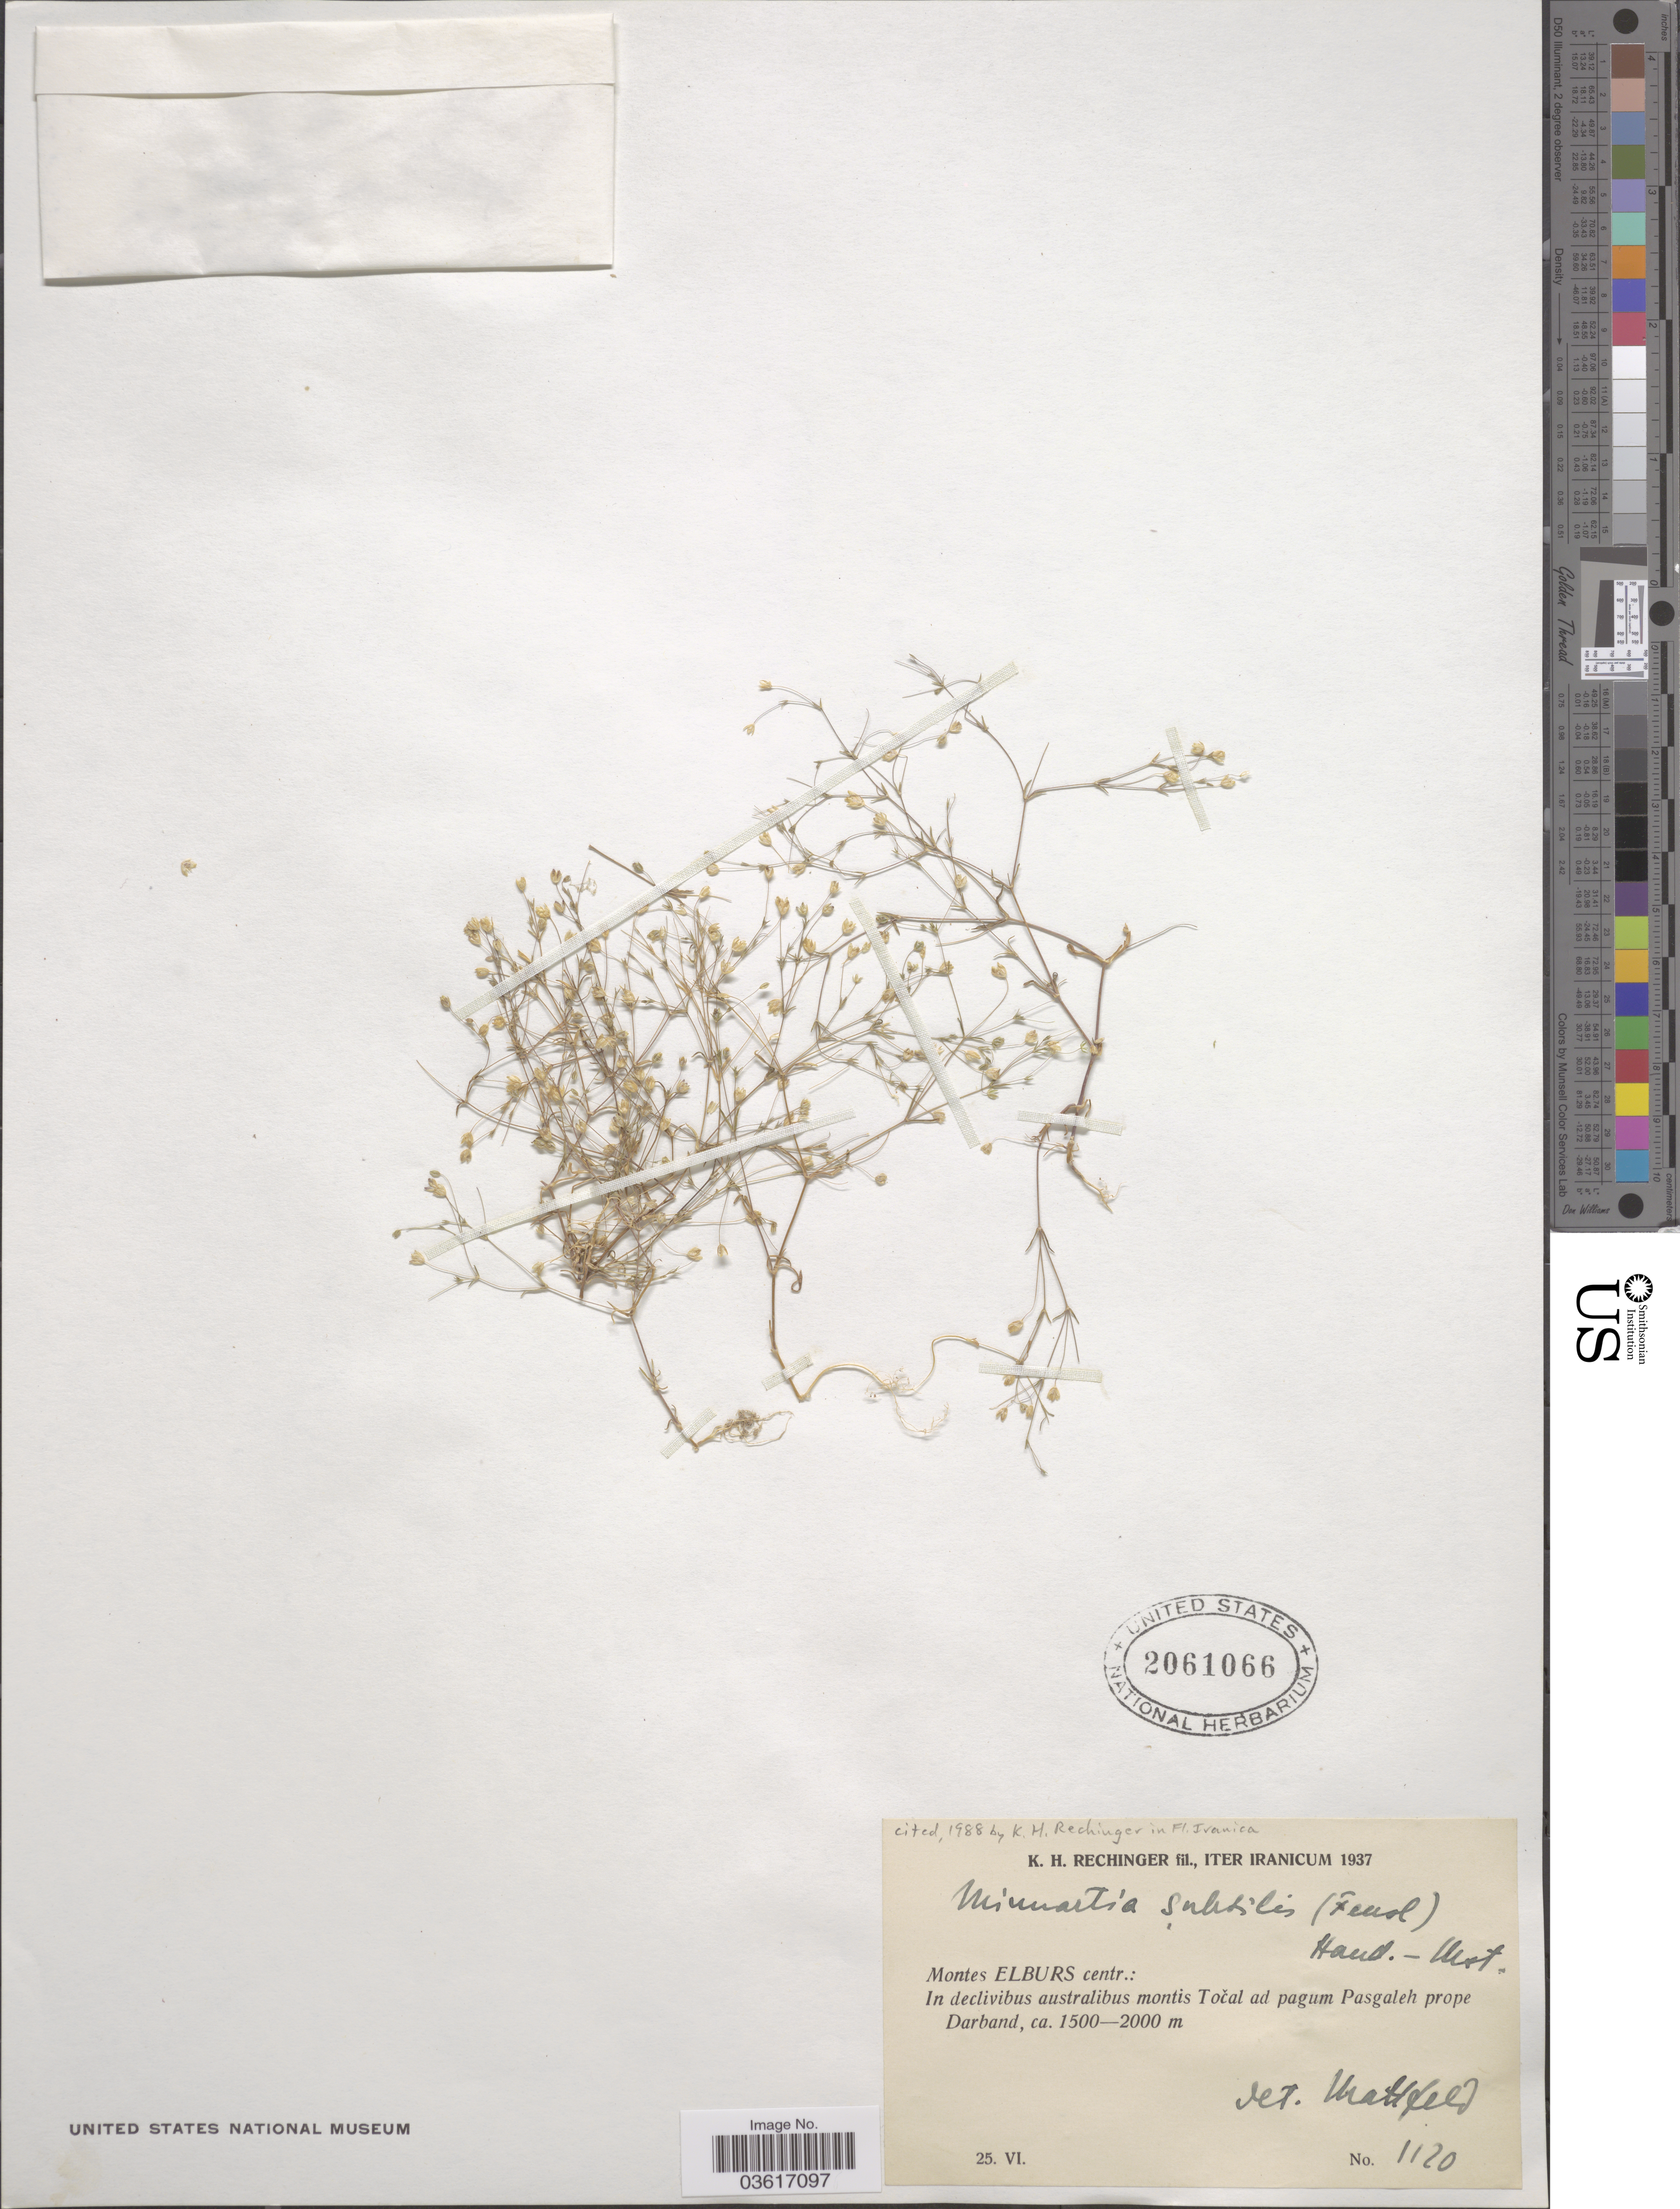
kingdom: Plantae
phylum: Tracheophyta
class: Magnoliopsida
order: Caryophyllales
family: Caryophyllaceae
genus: Minuartia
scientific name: Minuartia subtilis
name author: Hand.-Mazz.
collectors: K. H. Rechinger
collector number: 1120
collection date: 1937-06-25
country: Iran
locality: Montes Elburs centr.: In declivibus australibus montis Točal ad pagum Pasgaleh prope Darband.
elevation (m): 1500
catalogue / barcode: US 2061066